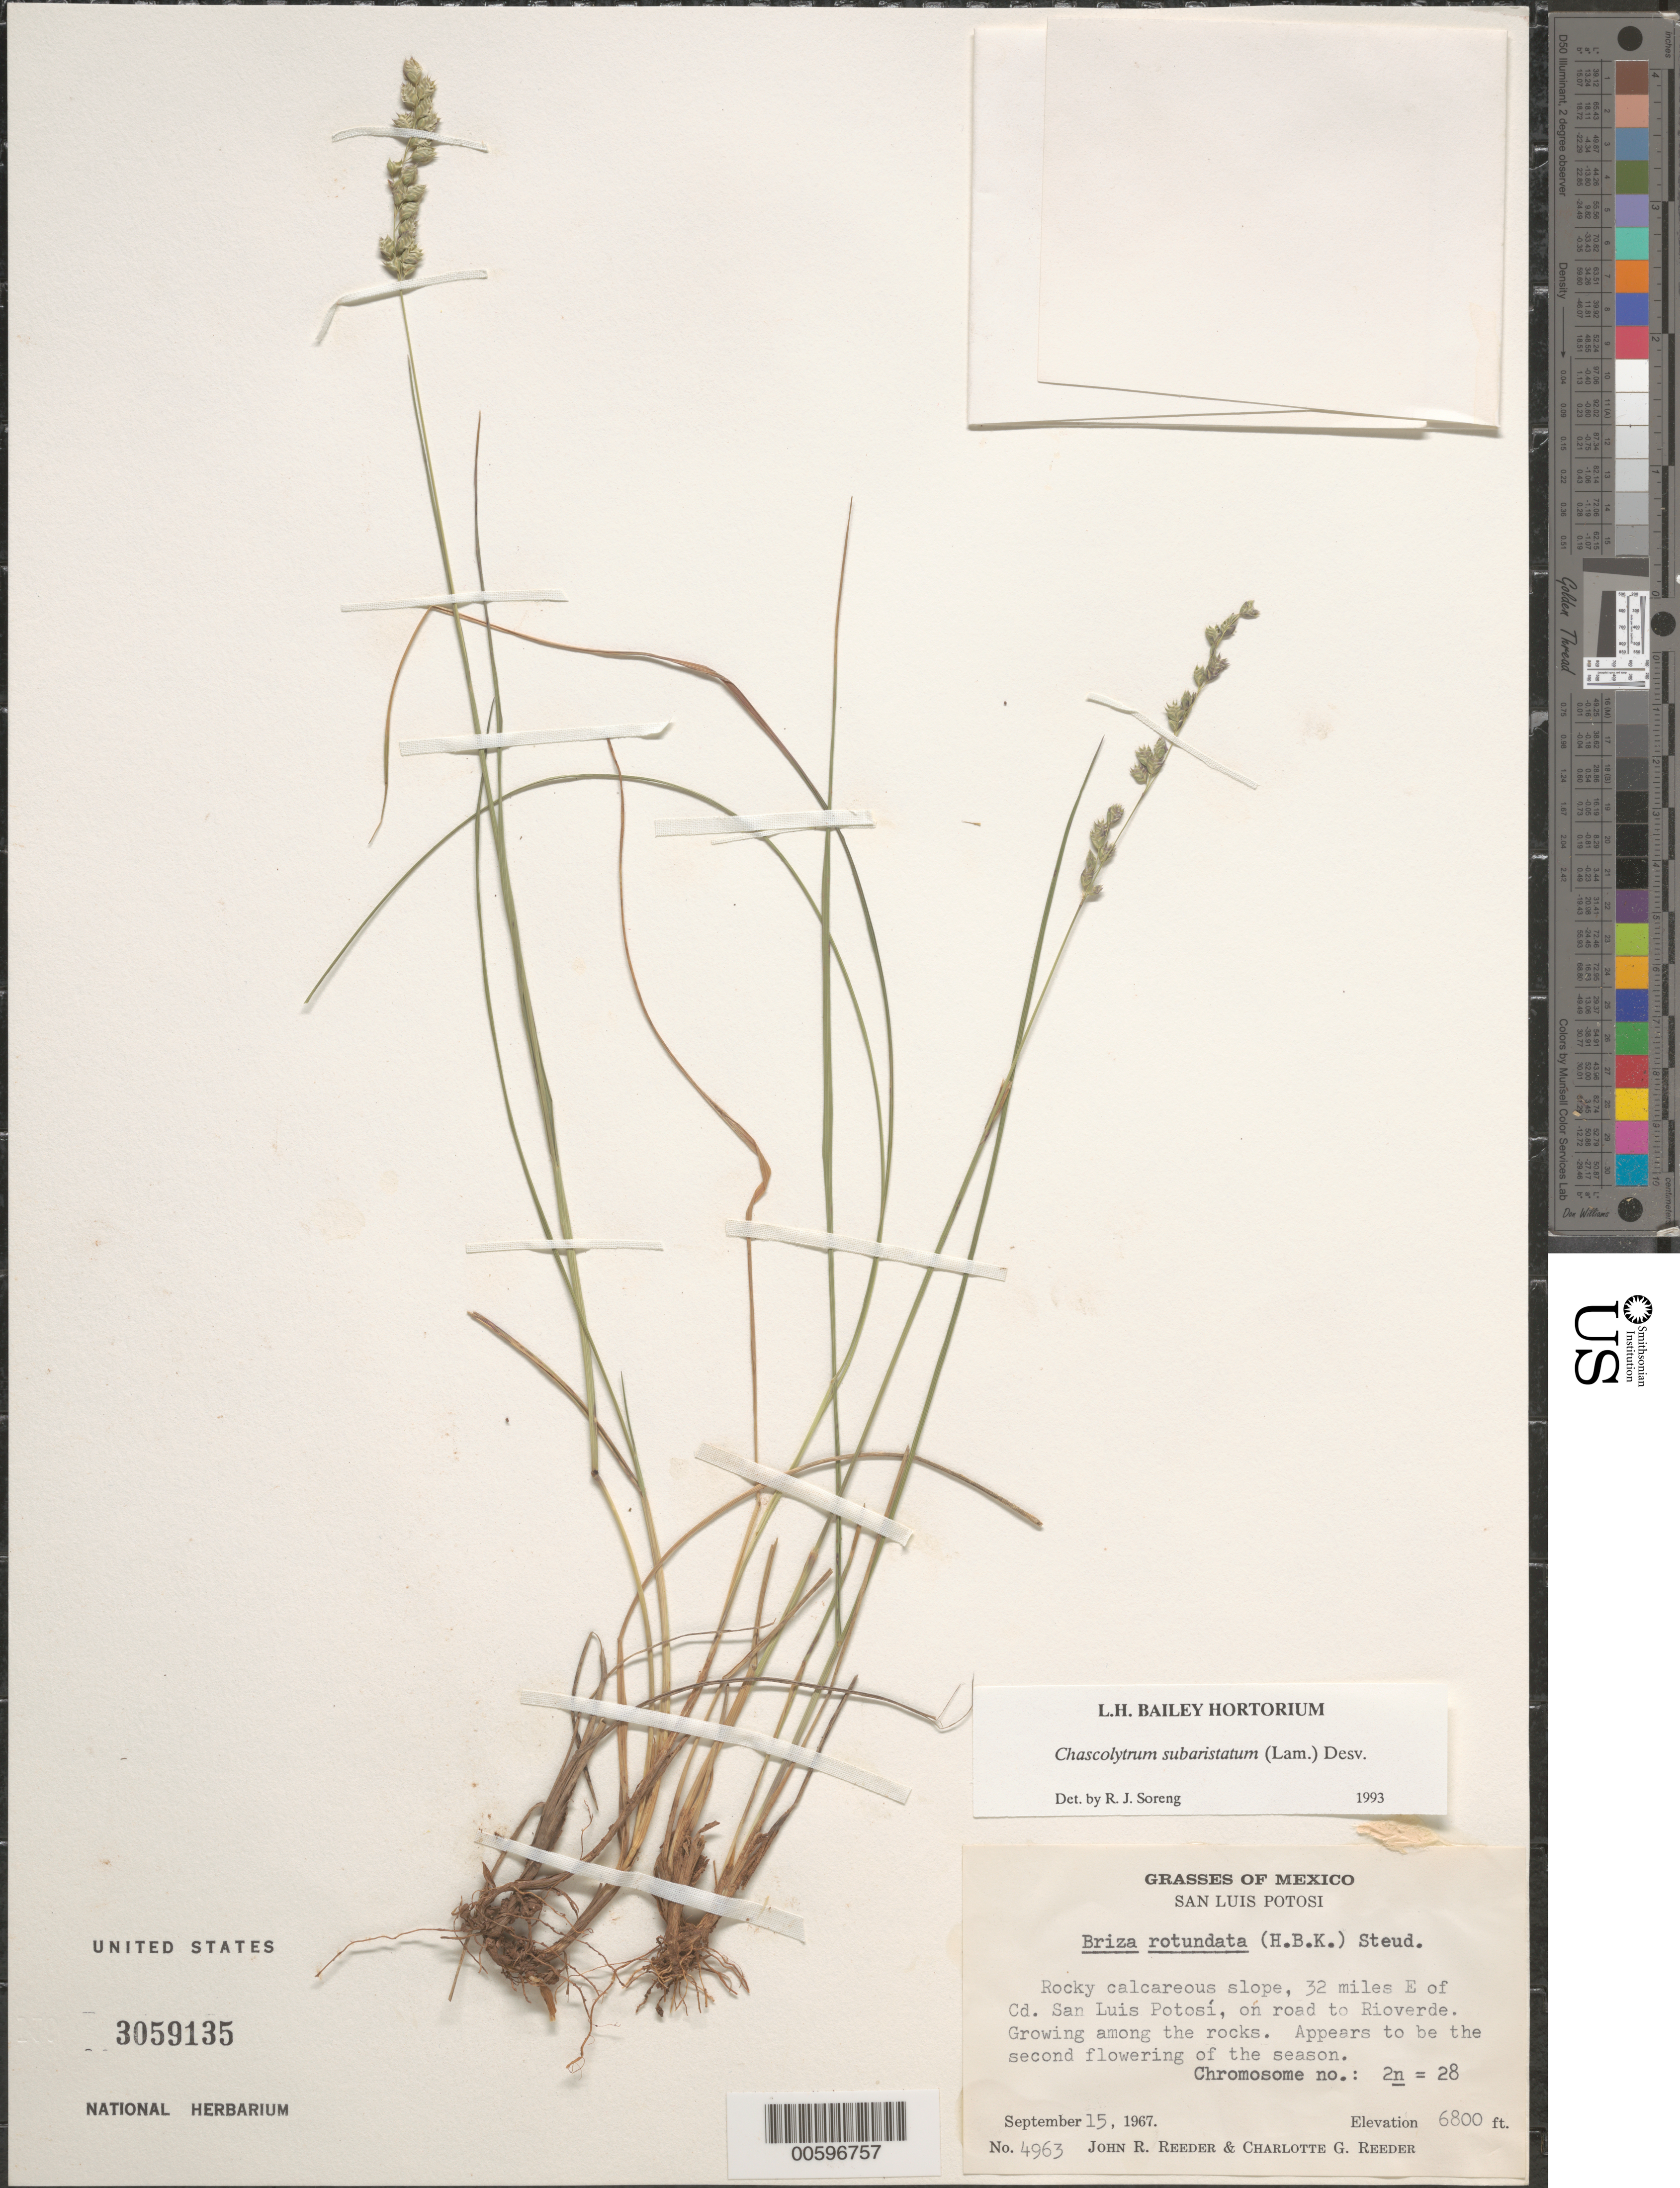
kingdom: Plantae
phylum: Tracheophyta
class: Liliopsida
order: Poales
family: Poaceae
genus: Chascolytrum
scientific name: Chascolytrum subaristatum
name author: (Lam.) Desv.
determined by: Soreng, Robert J., Research Associate (BOT), Smithsonian Institution - National Museum of Natural History (UNITED STATES)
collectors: J. R. Reeder & C. G. Reeder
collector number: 4963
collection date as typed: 15 Sep 1967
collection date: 1967-09-15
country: Mexico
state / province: San Luis Potosi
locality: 32 mi E of Cd. San Luis Potosí, on road to Rioverde.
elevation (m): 2073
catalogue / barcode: US 3059135